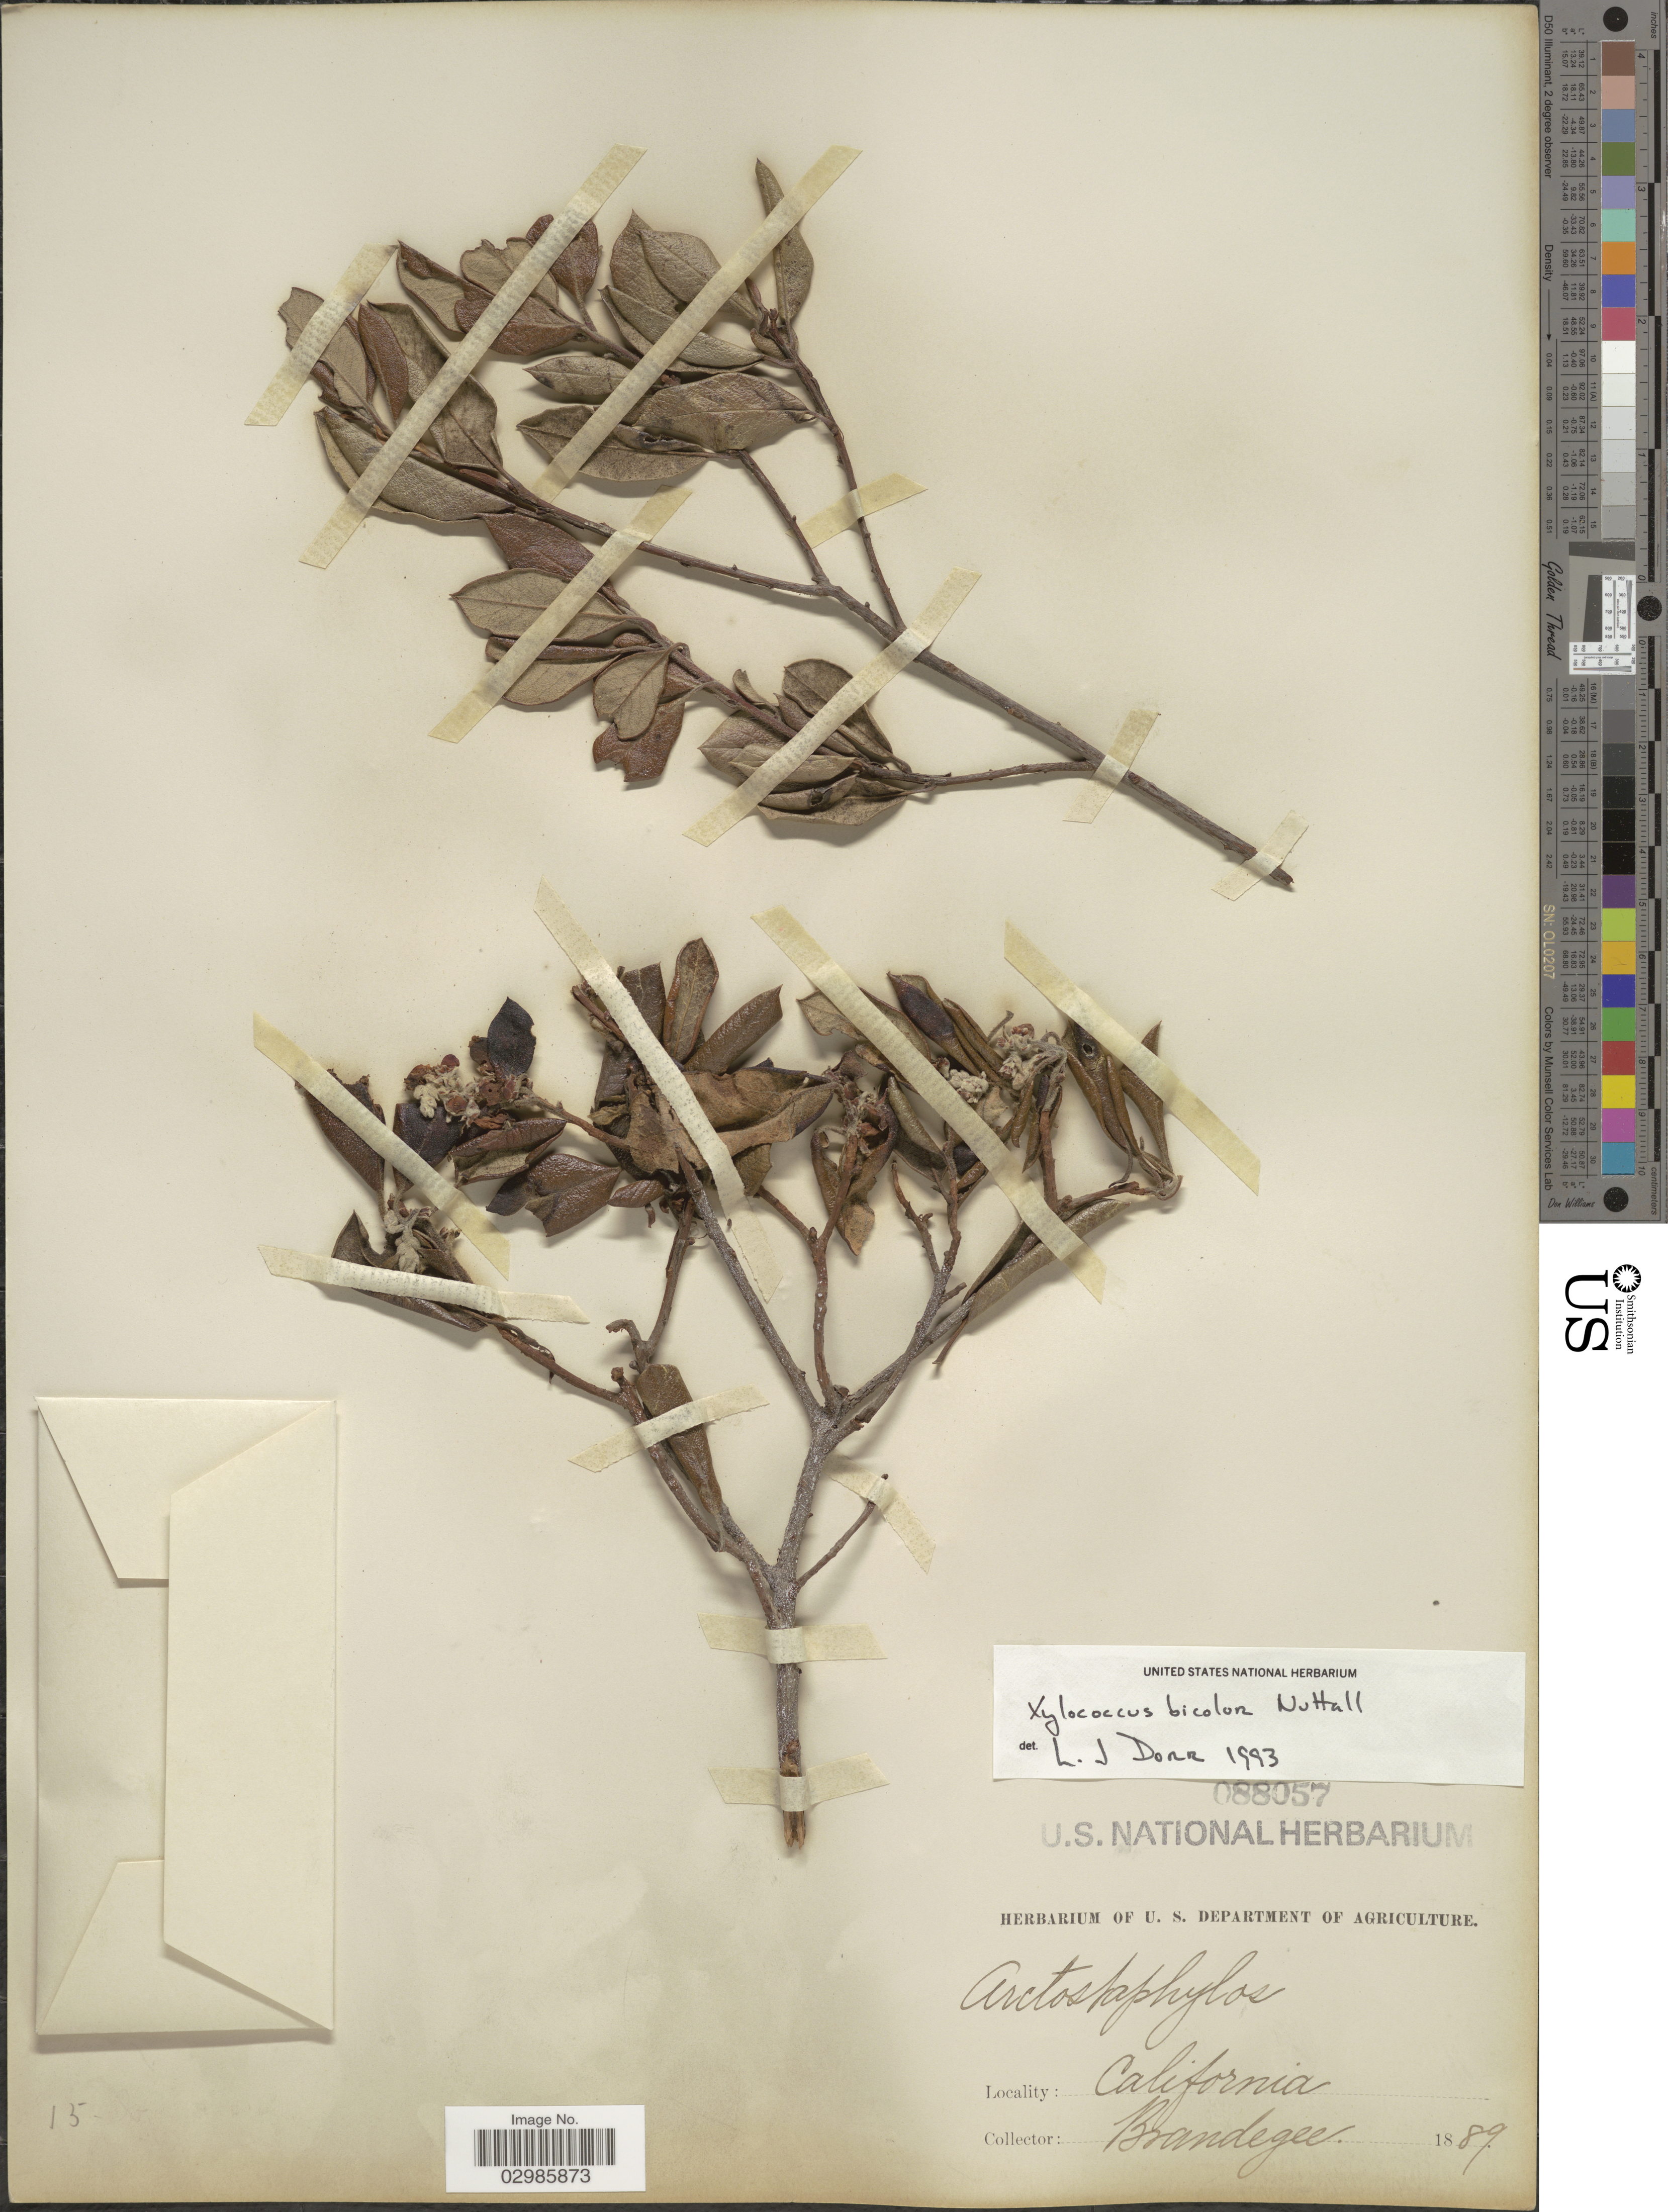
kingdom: Plantae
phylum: Tracheophyta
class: Magnoliopsida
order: Ericales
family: Ericaceae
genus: Xylococcus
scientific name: Xylococcus bicolor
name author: Nutt.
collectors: -- Brandegee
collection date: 1889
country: United States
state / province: California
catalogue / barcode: US 88057